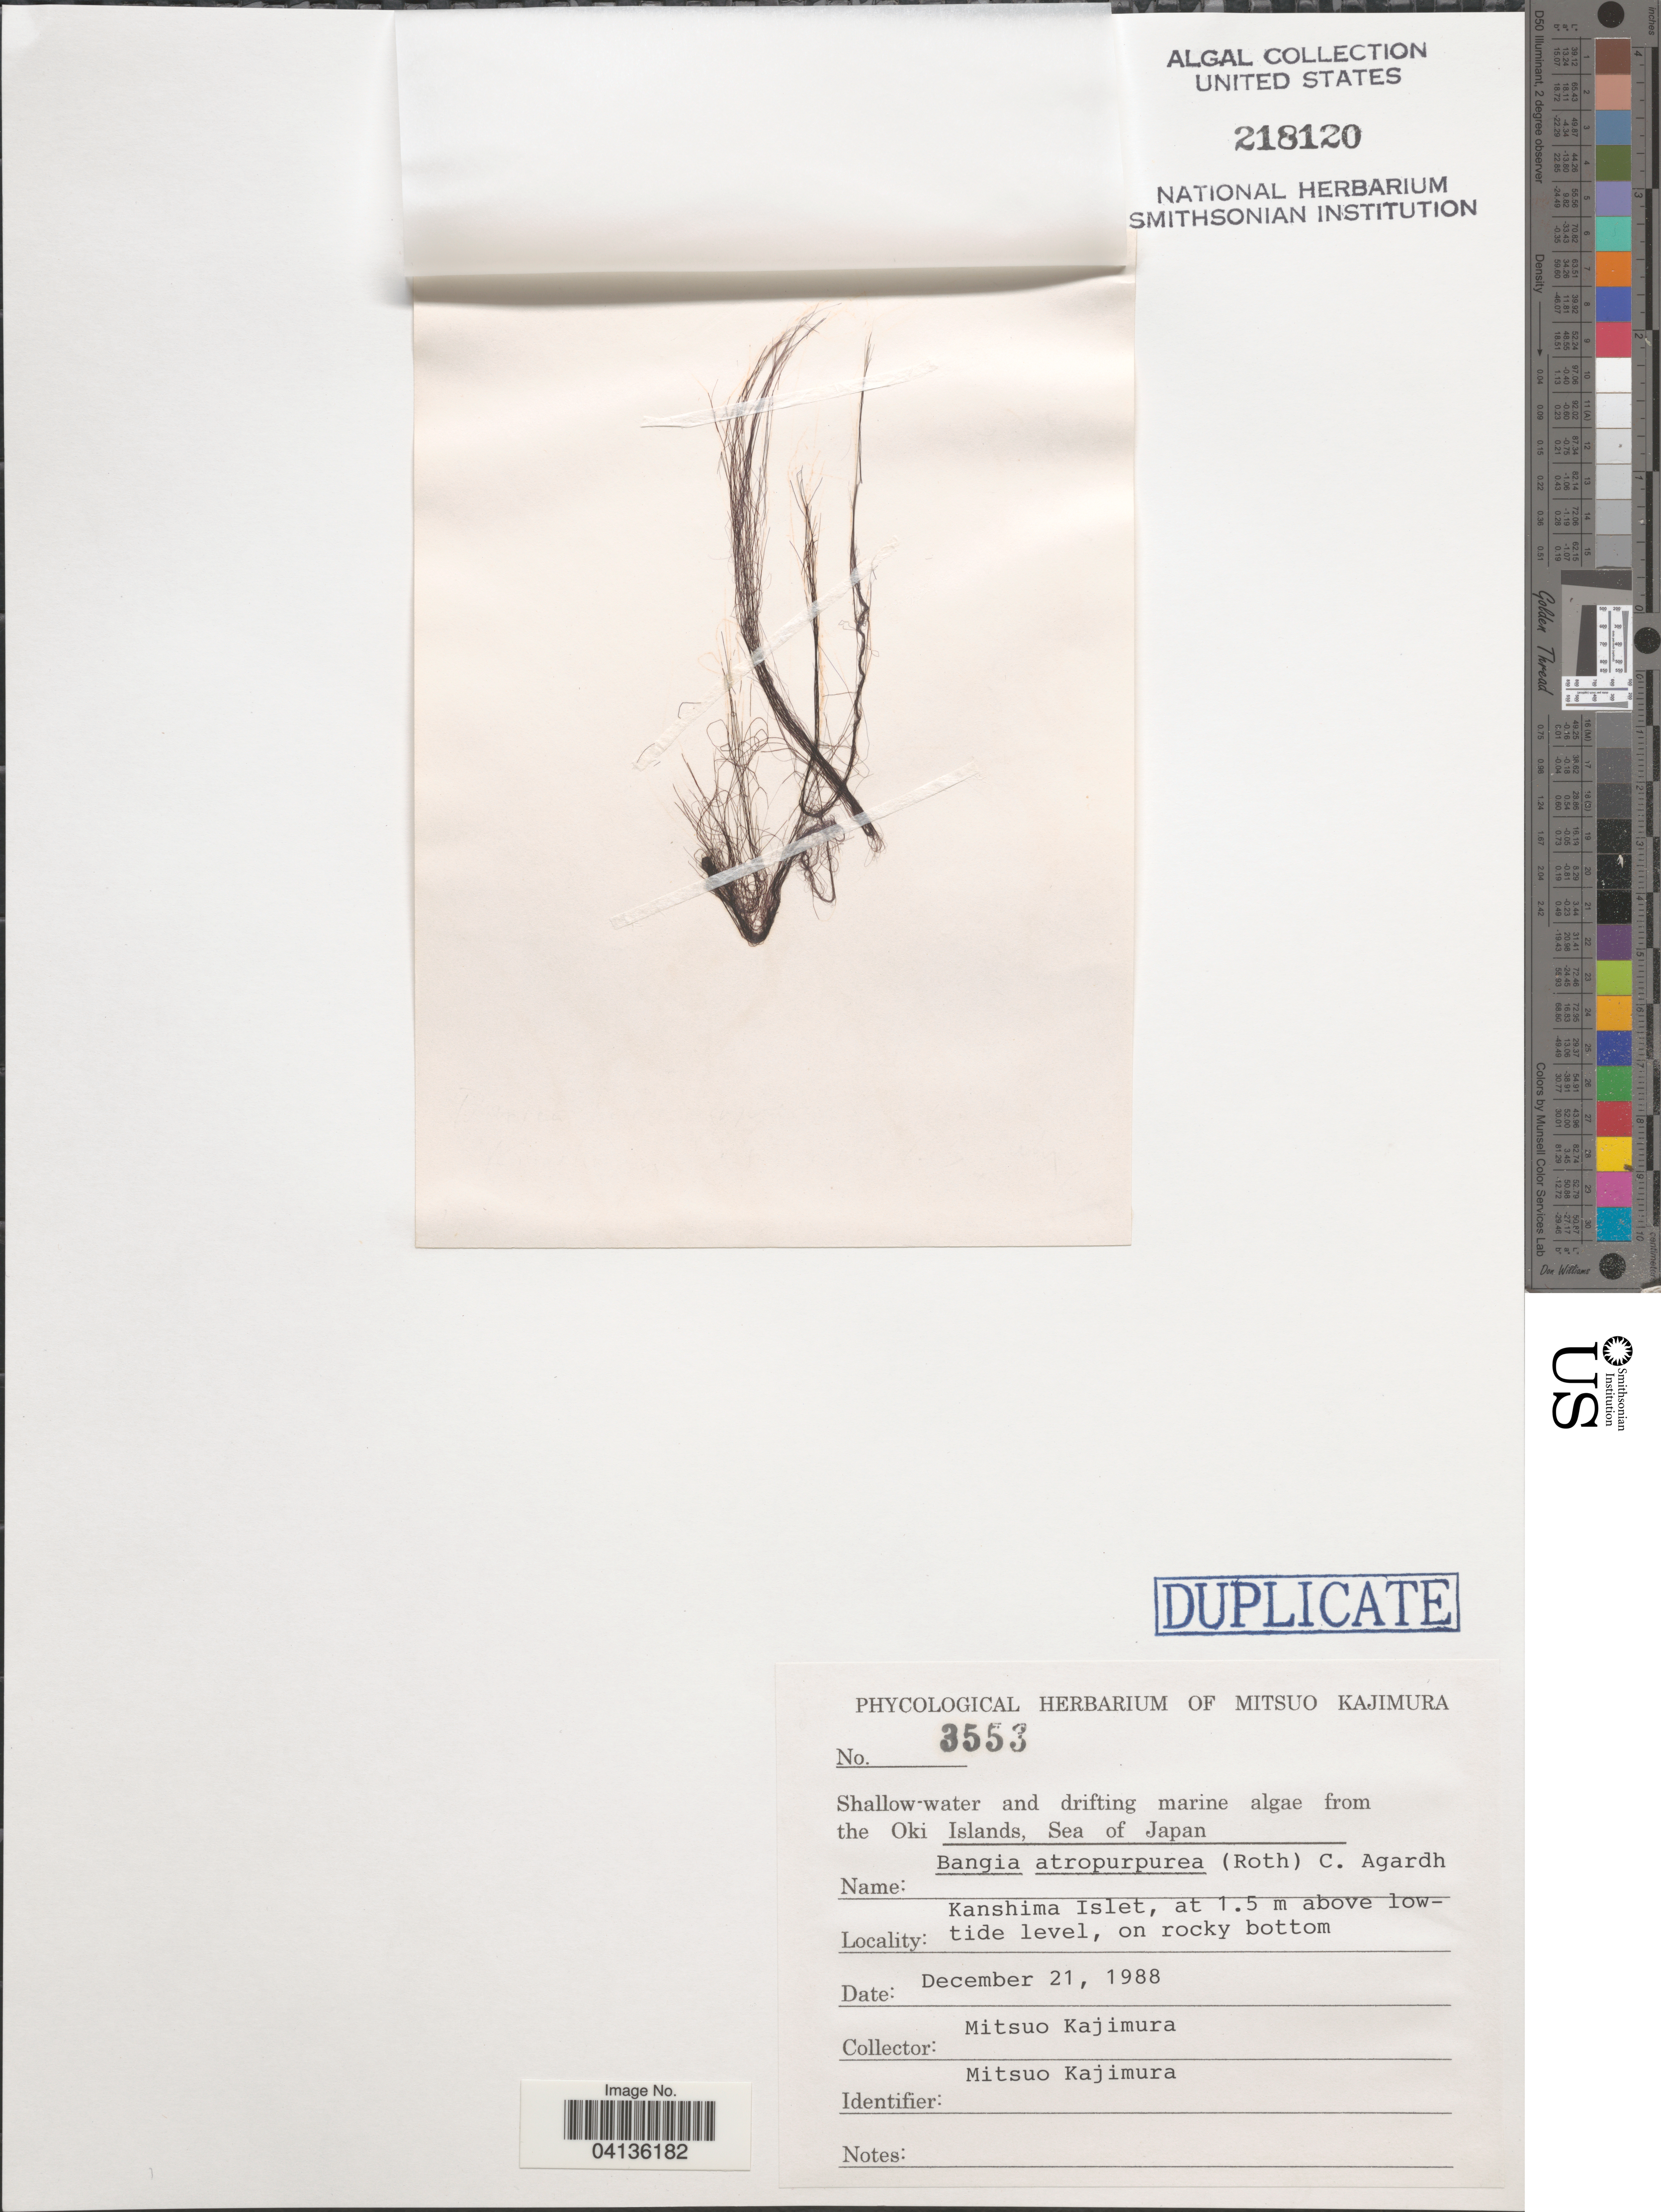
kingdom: Plantae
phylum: Rhodophyta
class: Bangiophyceae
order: Bangiales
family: Bangiaceae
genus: Bangia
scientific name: Bangia atropurpurea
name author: (Mertens ex Roth) C. Agardh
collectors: M. Kajimura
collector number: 3553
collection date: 1988-12-21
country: Japan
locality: The Oki Islands, Sea of Japan. Kanshima Islet, at 1.5 m above lowtide level.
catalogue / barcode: US 218120